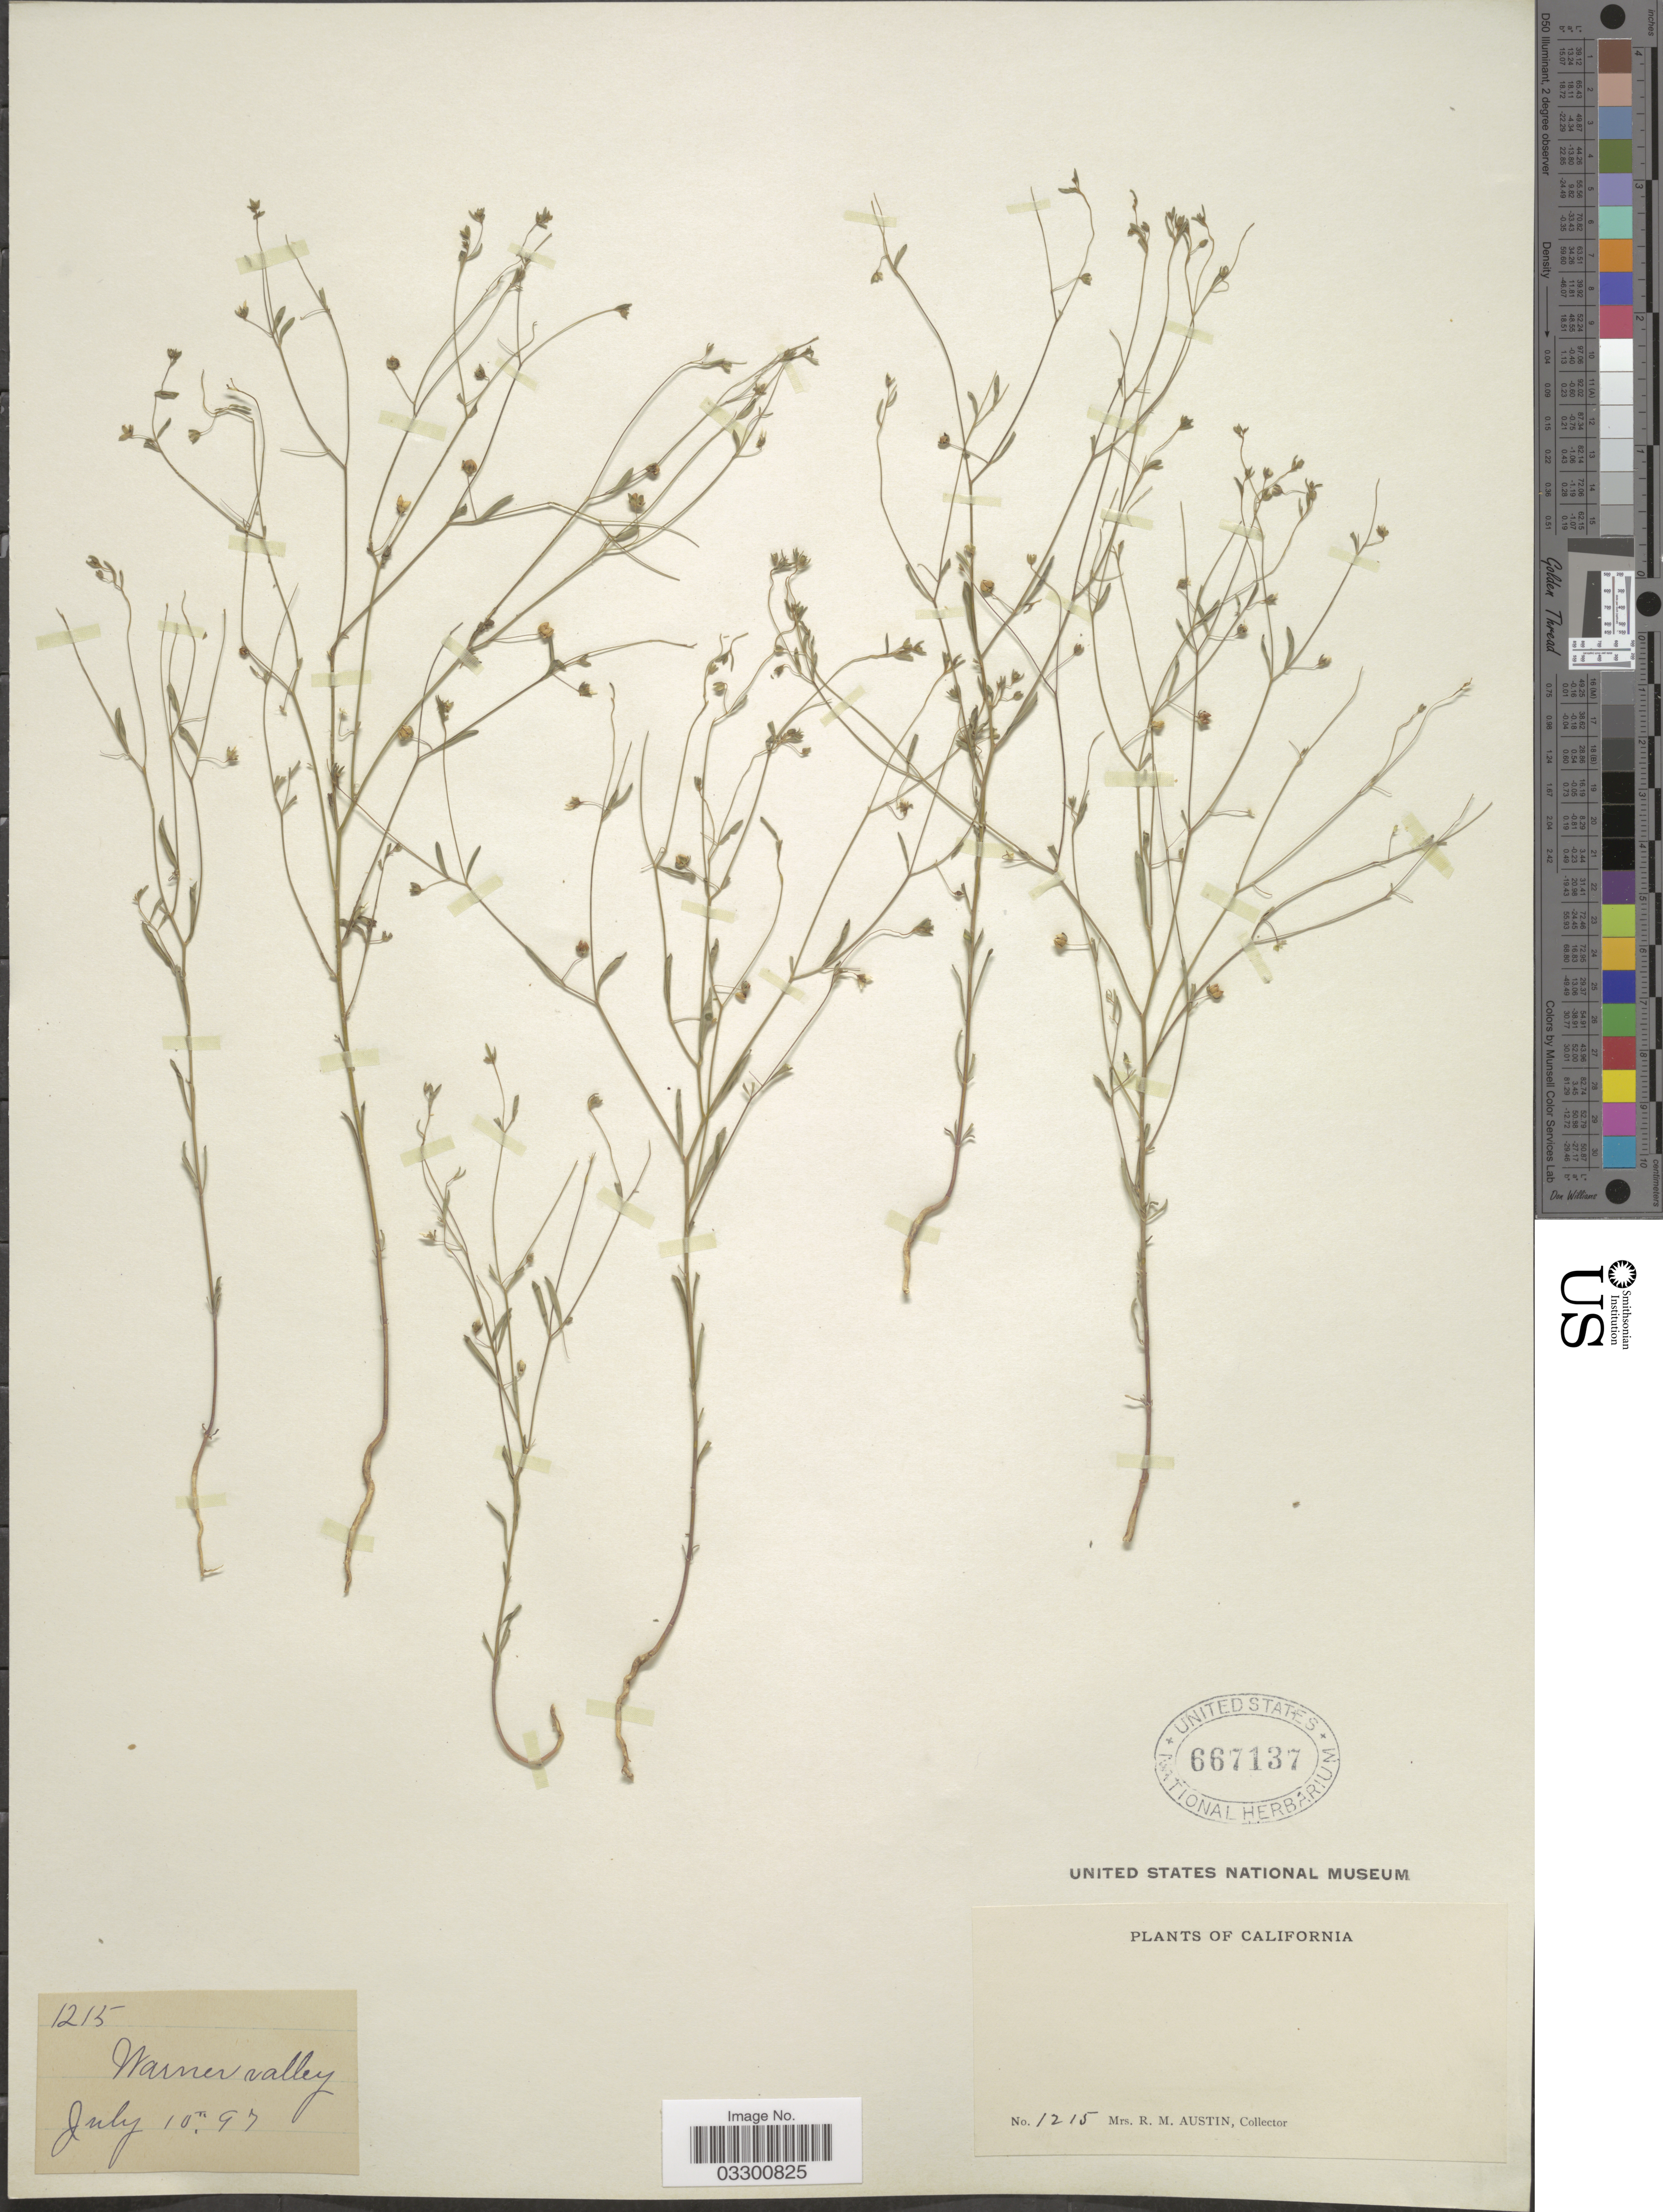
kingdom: Plantae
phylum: Tracheophyta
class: Magnoliopsida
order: Malpighiales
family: Linaceae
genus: Linum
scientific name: Linum sp.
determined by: Strong, Mark T., (BOT), Smithsonian Institution - National Museum of Natural History (UNITED STATES)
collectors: R. Austin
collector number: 1215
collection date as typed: Transcribed d/m/y: 10/7/97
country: United States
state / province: California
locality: Warner valley.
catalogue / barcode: US 667137